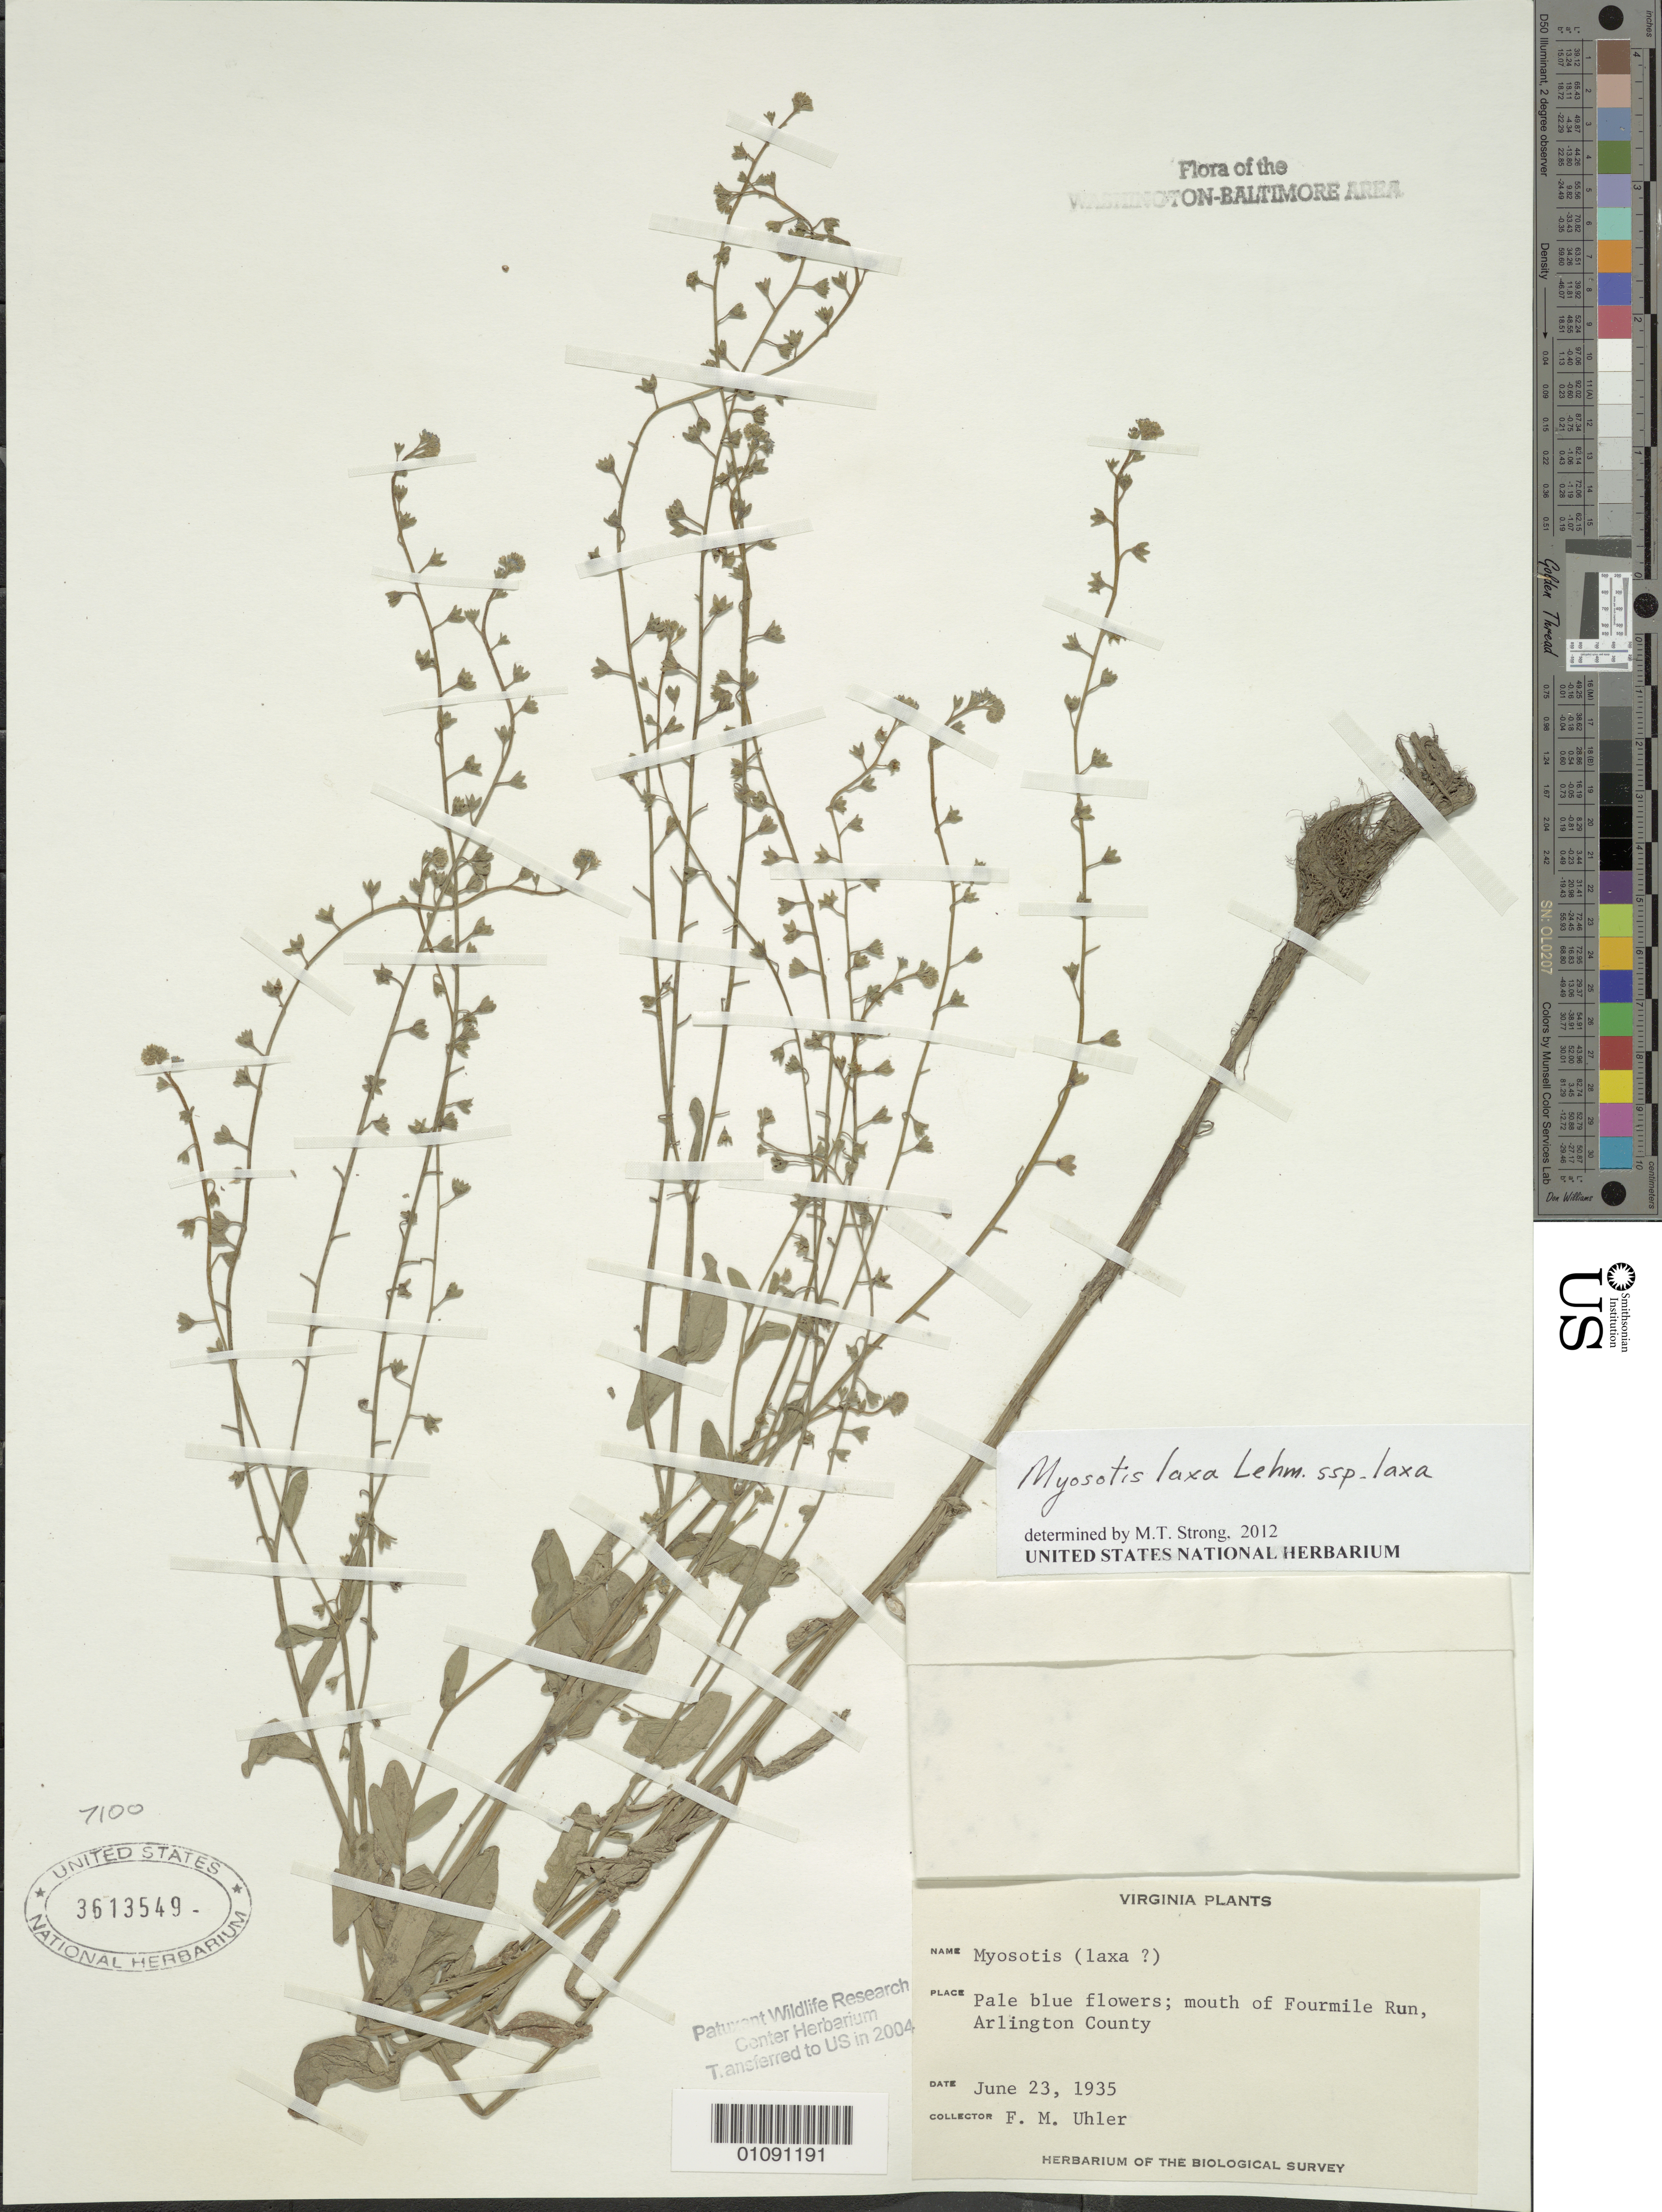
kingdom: Plantae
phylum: Tracheophyta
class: Magnoliopsida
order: Boraginales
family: Boraginaceae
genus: Myosotis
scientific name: Myosotis laxa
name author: F. Lehm.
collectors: F. M. Uhler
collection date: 1935-06-23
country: United States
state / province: Virginia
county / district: Arlington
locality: Mouth of Four Mile Run.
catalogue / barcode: US 3613549